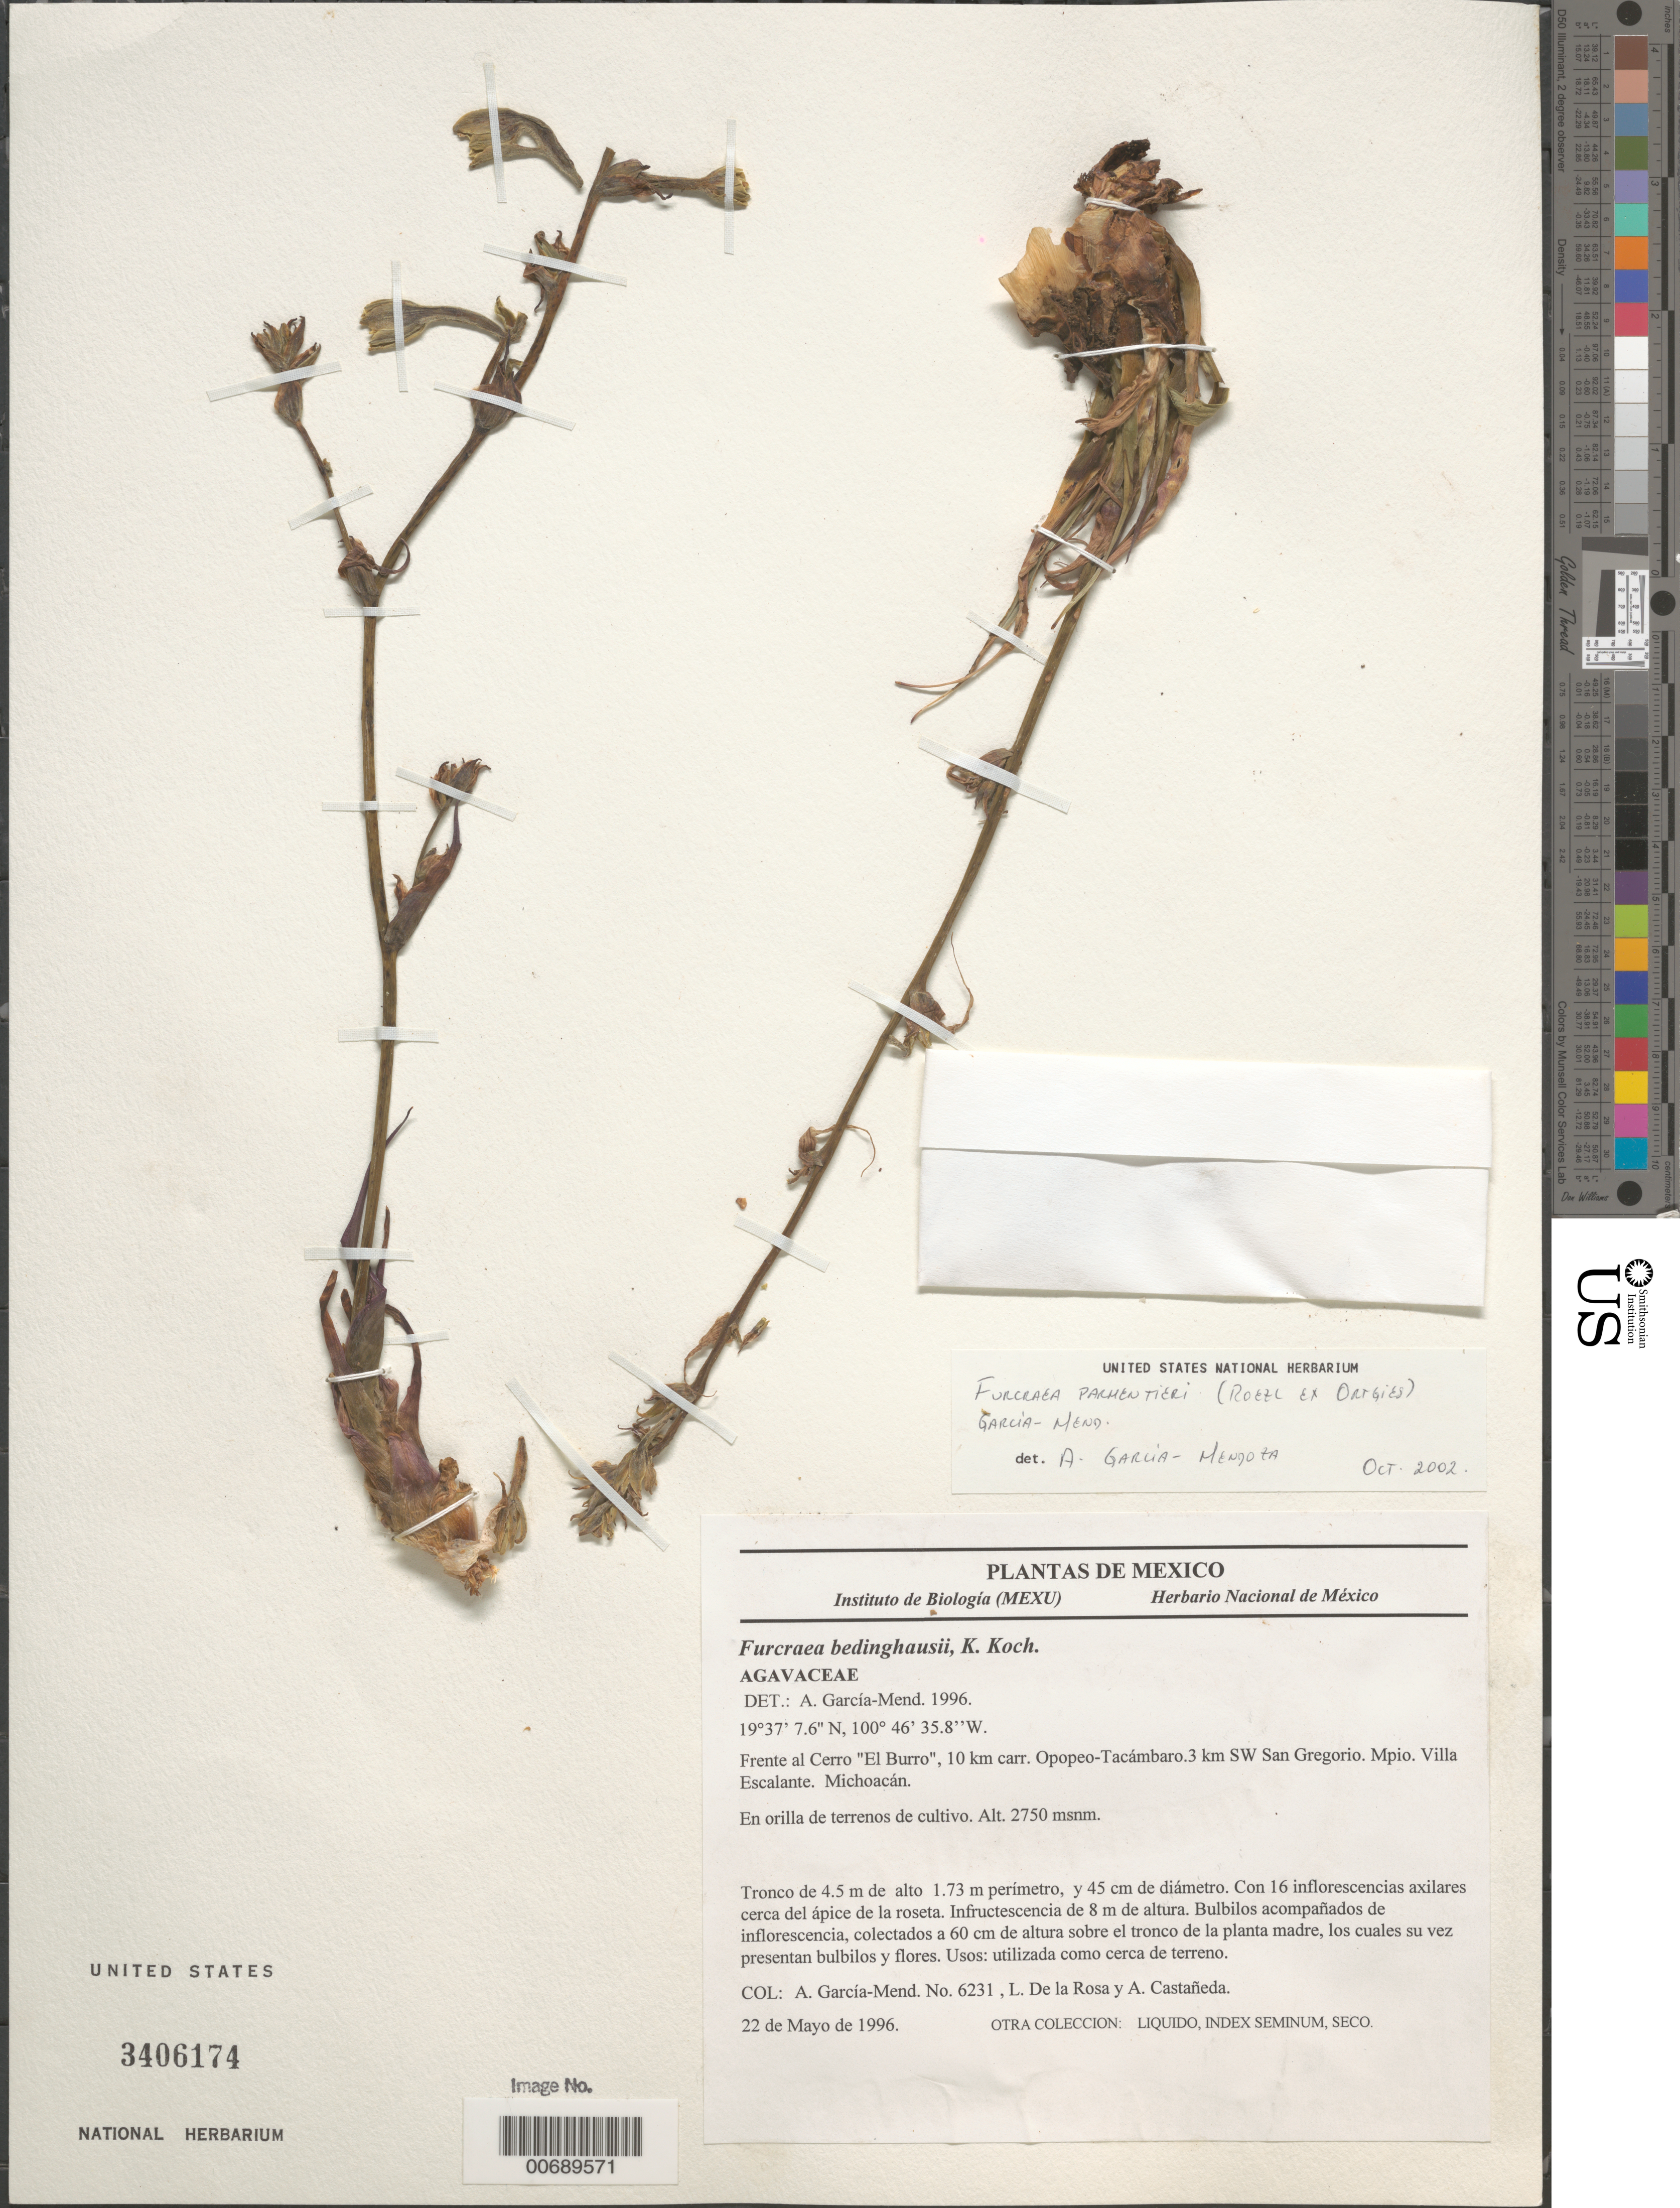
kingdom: Plantae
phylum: Tracheophyta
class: Liliopsida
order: Asparagales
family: Asparagaceae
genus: Furcraea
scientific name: Furcraea parmentieri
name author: (Roezl) García-Mend.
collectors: A. García-Mendoza, L. de la Rosa & A. Castañeda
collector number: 6231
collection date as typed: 22 May 1996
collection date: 1996-05-22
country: Mexico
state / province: Michoacán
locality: Villa Escalante, Opopeo-Tacambaro, SW of San Gregorio.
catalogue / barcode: US 3406174